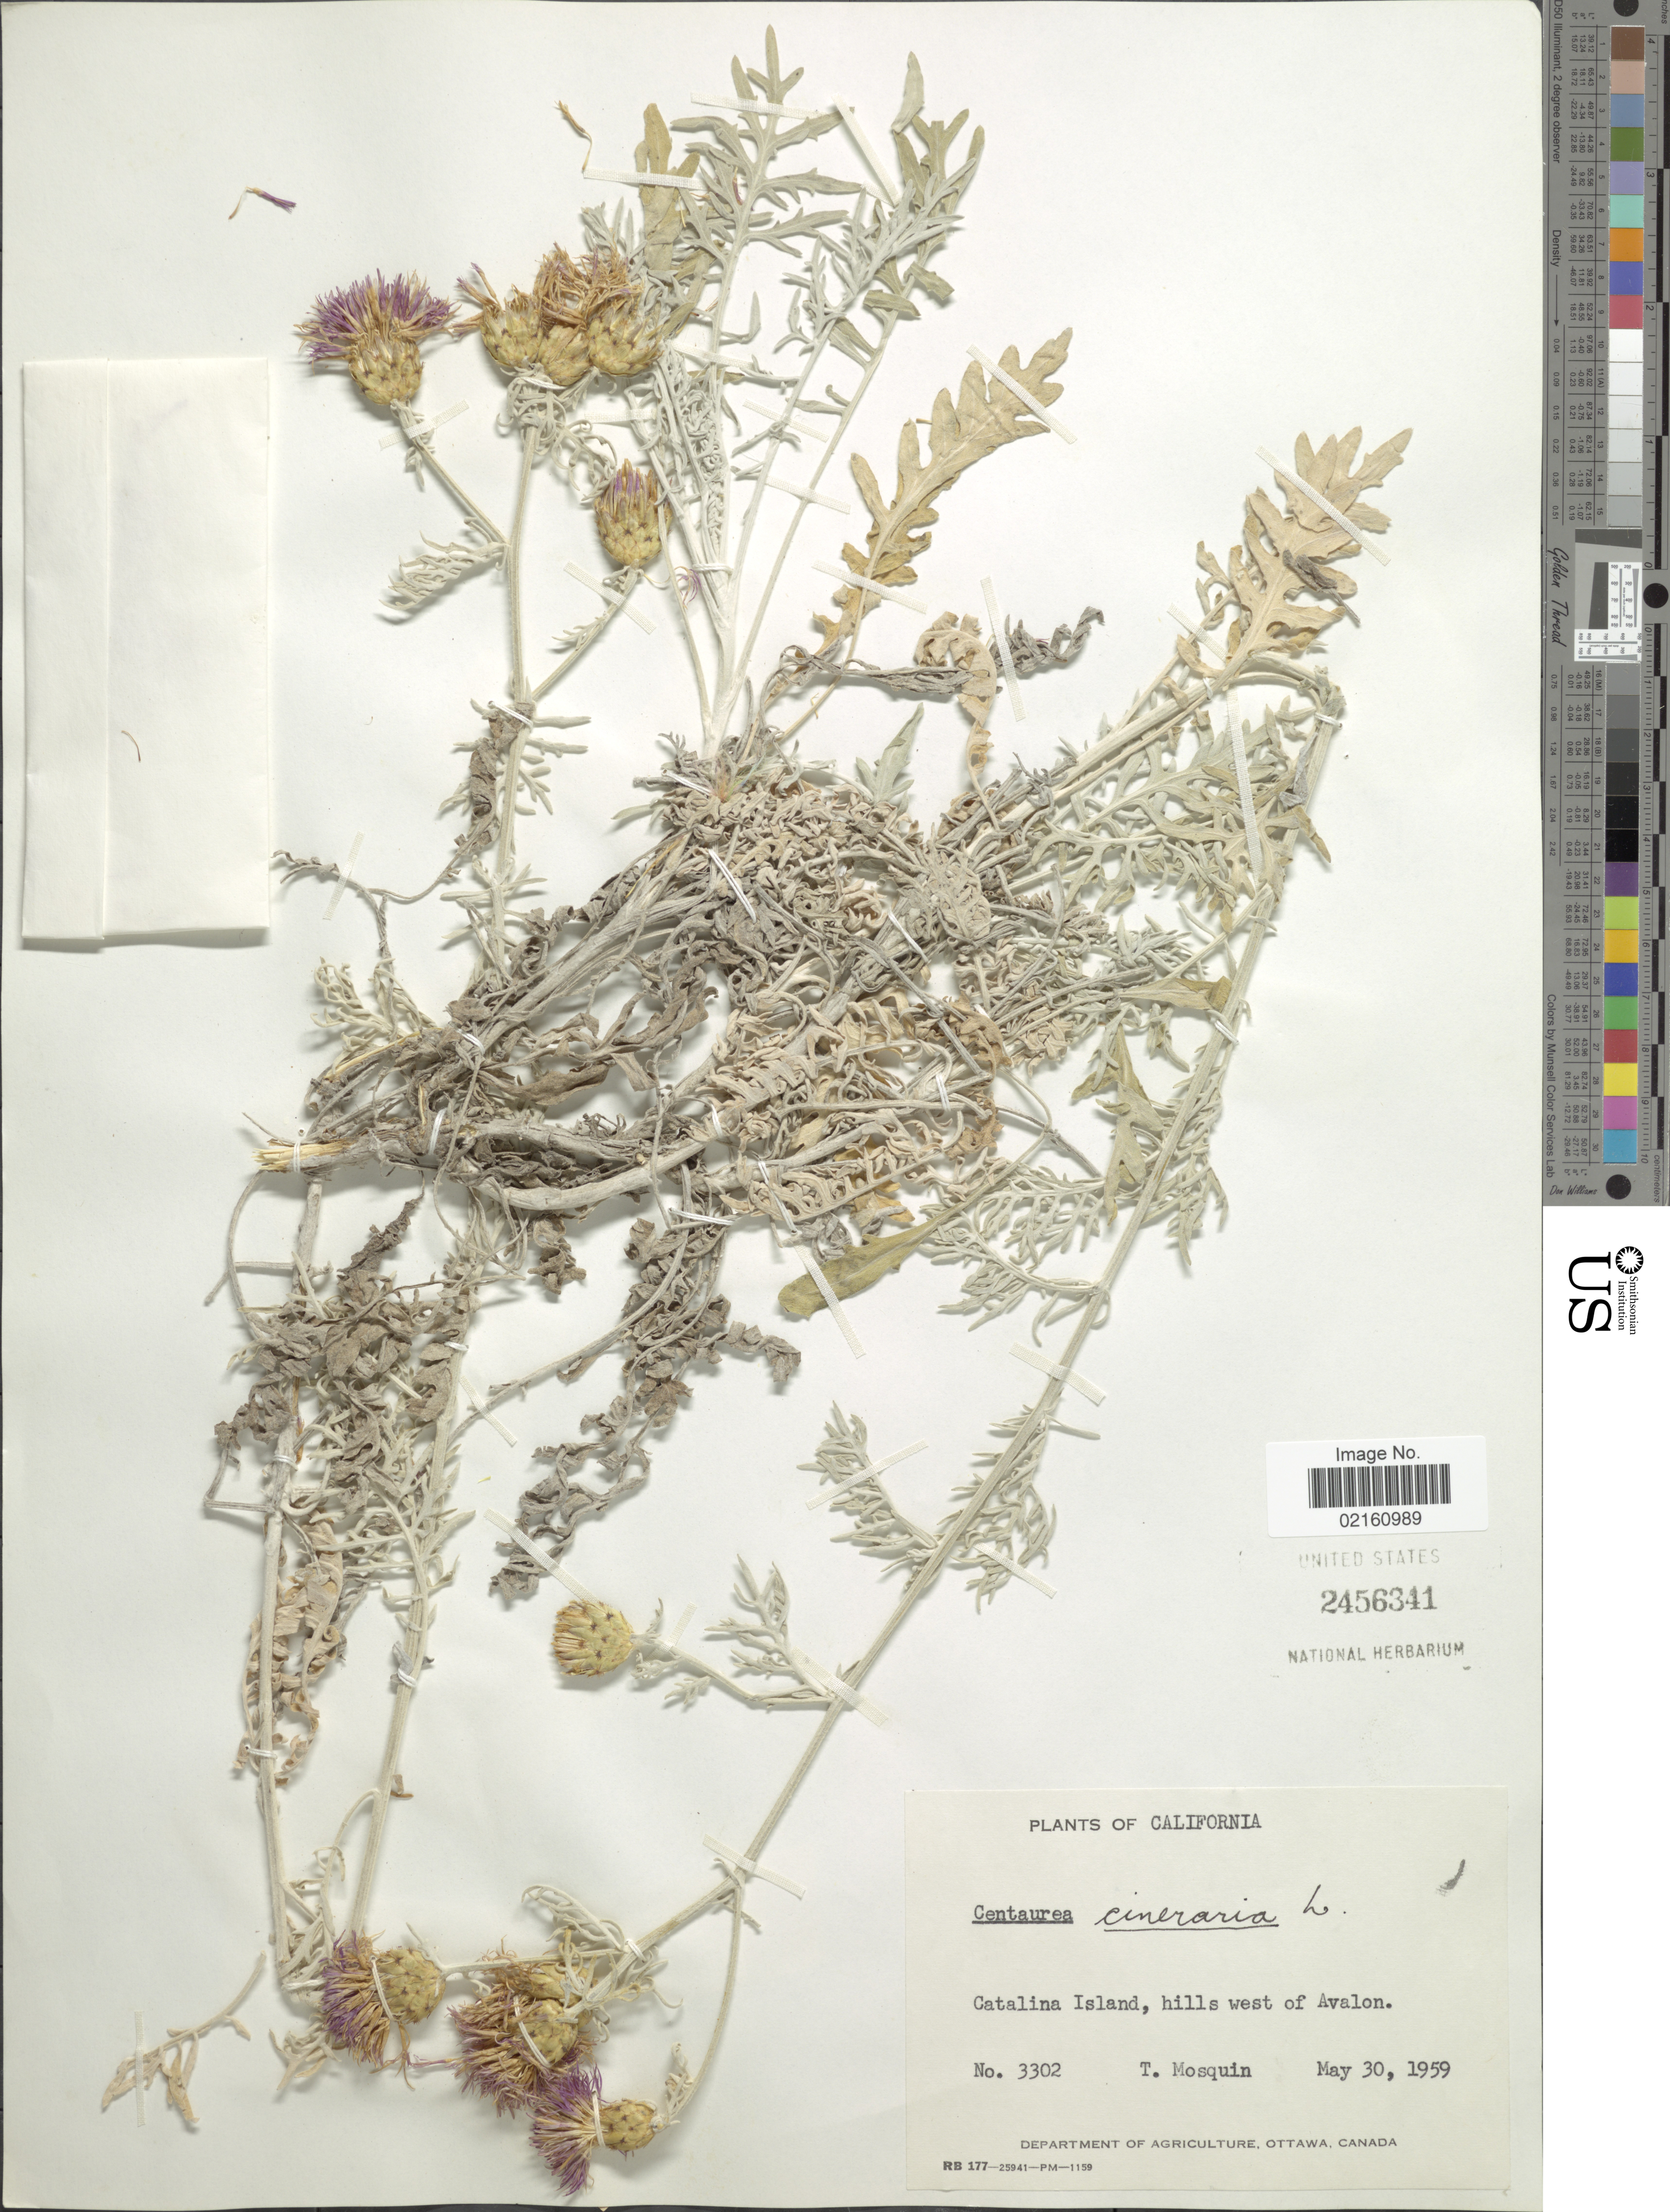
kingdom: Plantae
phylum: Tracheophyta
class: Magnoliopsida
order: Asterales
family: Asteraceae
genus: Centaurea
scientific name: Centaurea cineraria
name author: L.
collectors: T. Mosquin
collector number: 3302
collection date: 1959-05-30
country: United States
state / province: California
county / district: Los Angeles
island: Santa Catalina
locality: Catalina Island, hills west of Avalon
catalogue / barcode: US 2456341